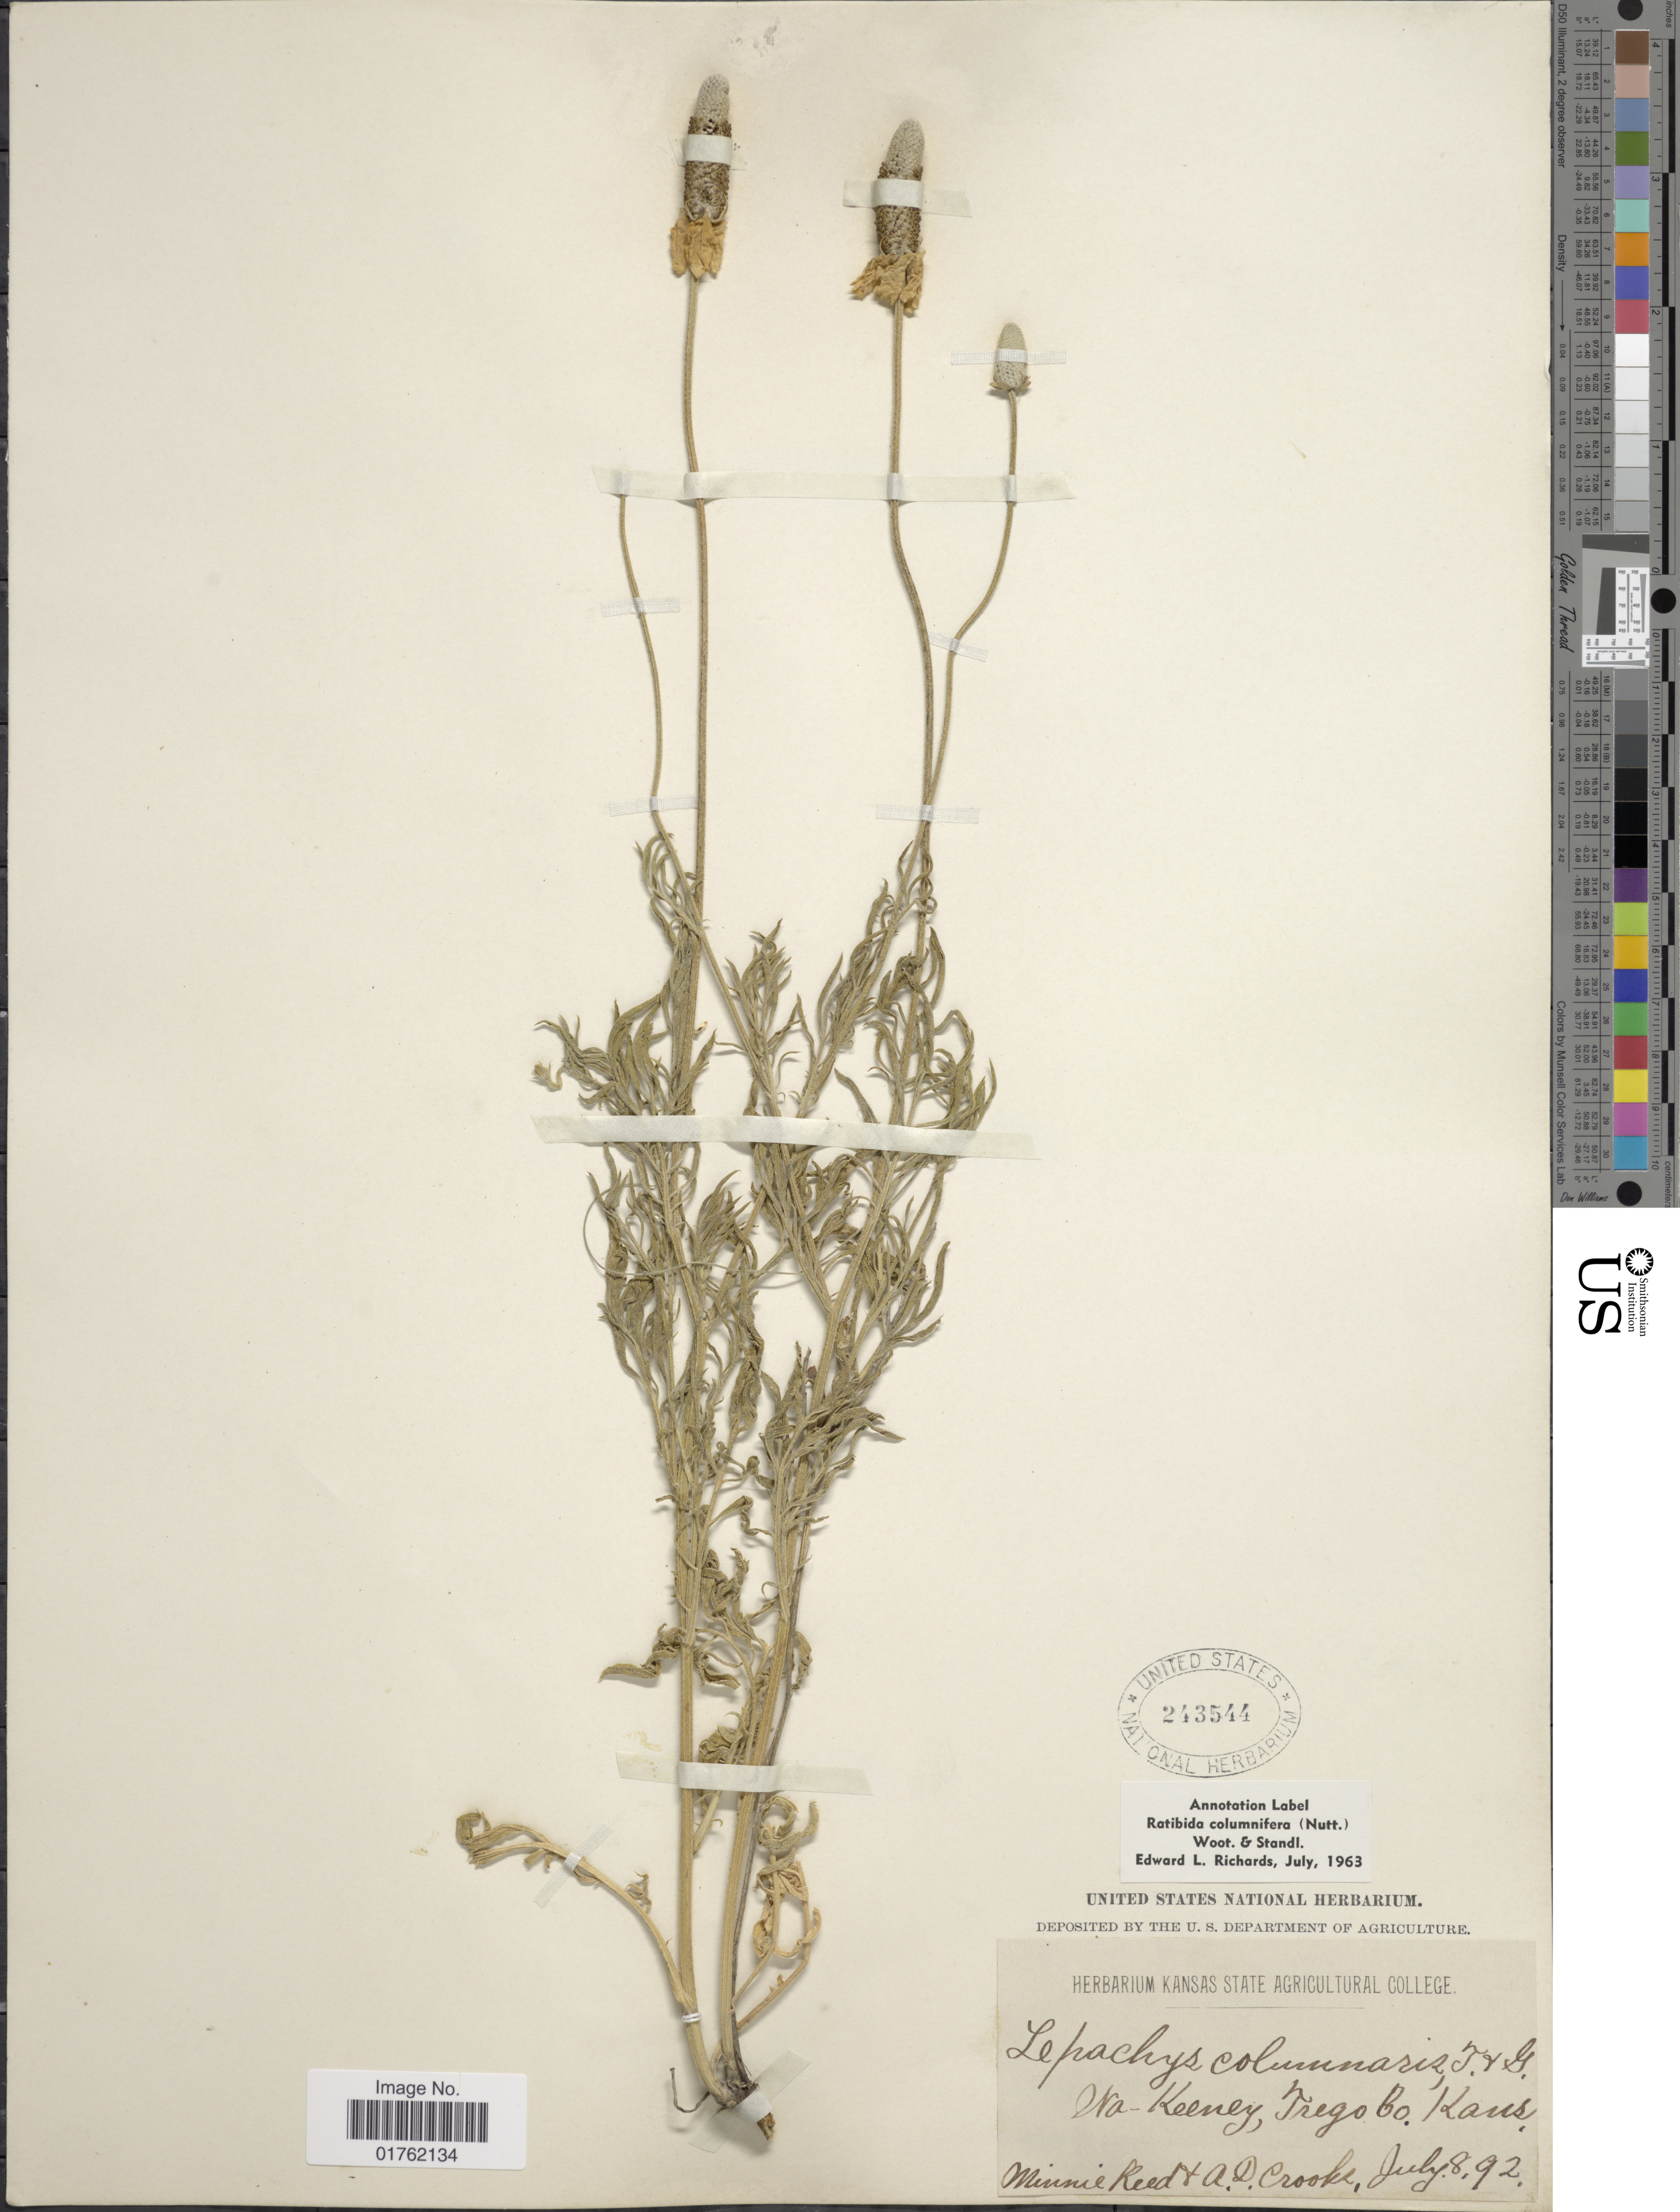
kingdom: Plantae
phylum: Tracheophyta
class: Magnoliopsida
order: Asterales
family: Asteraceae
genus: Ratibida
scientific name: Ratibida columnaris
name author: (Pursh) D. Don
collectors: M. Reed & A. Crooks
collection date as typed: Transcribed d/m/y: 8/7/92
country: United States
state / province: Kansas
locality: Wa-Keeney, Trego Co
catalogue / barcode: US 2435440